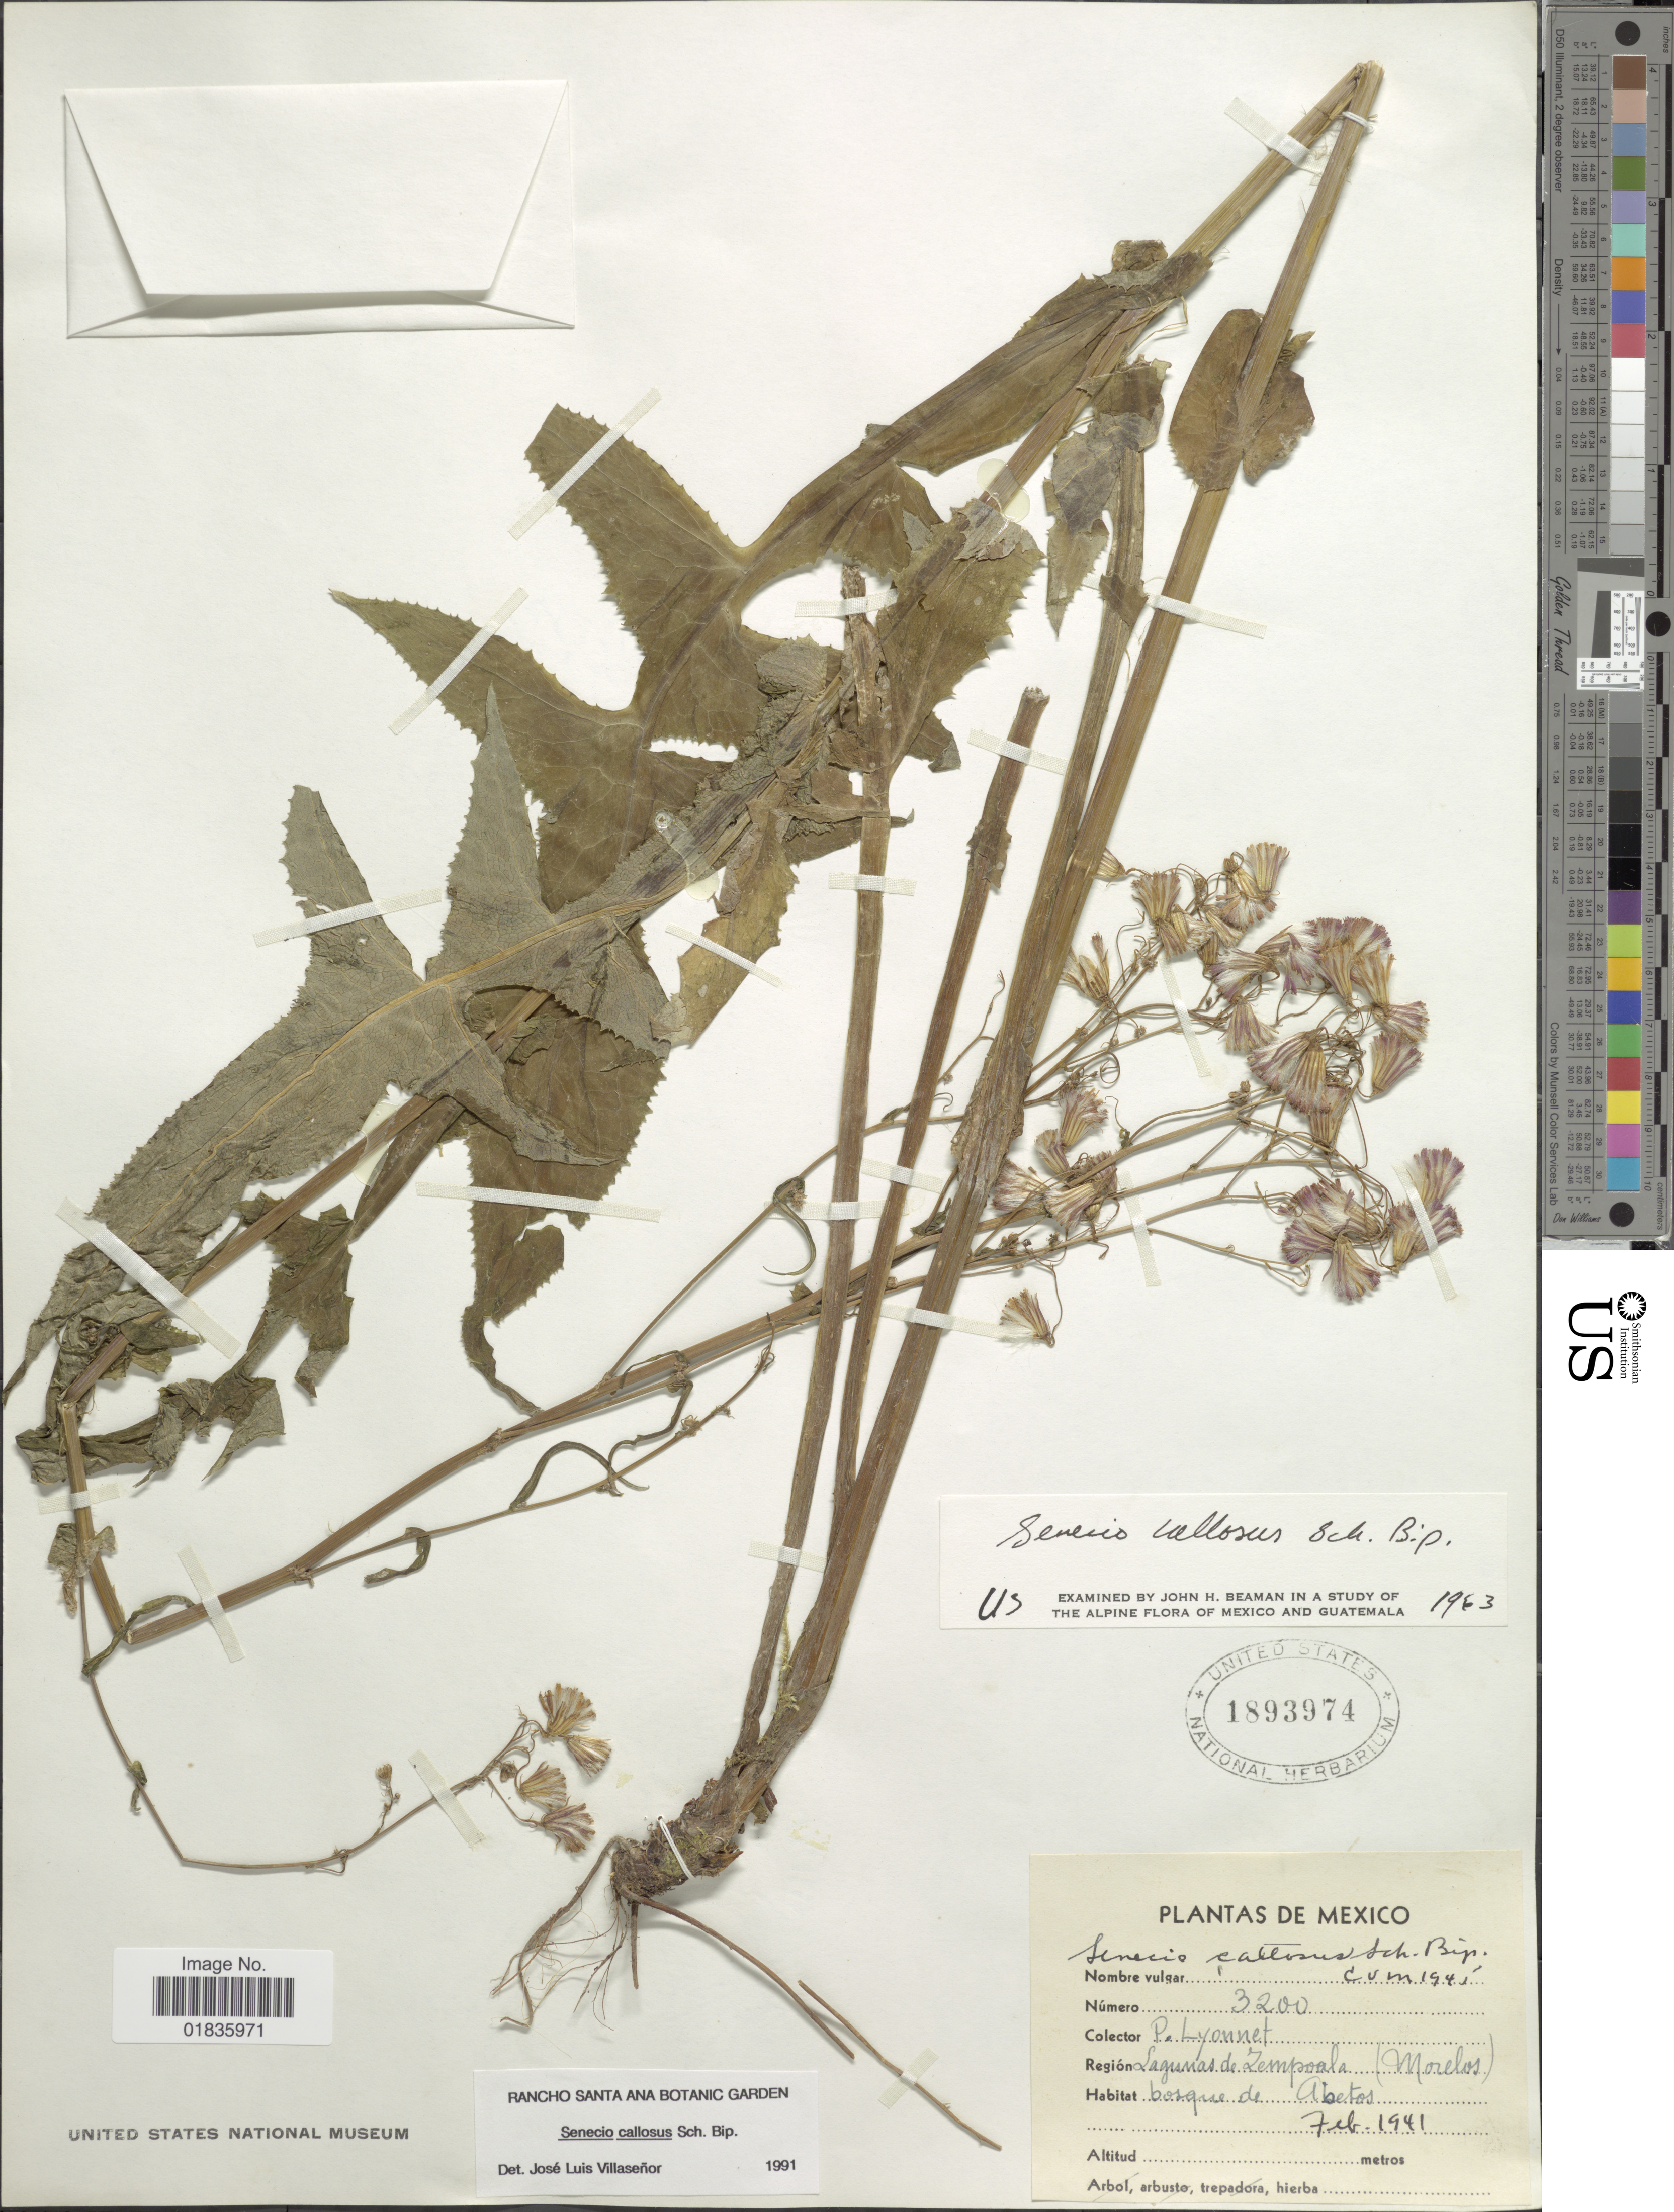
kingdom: Plantae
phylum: Tracheophyta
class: Magnoliopsida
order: Asterales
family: Asteraceae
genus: Senecio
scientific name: Senecio callosus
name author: Sch. Bip.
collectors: P. Lyonnet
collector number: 3200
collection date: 1941-02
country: Mexico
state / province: Morelos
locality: Lagunas de Zempoala.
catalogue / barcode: US 1893974